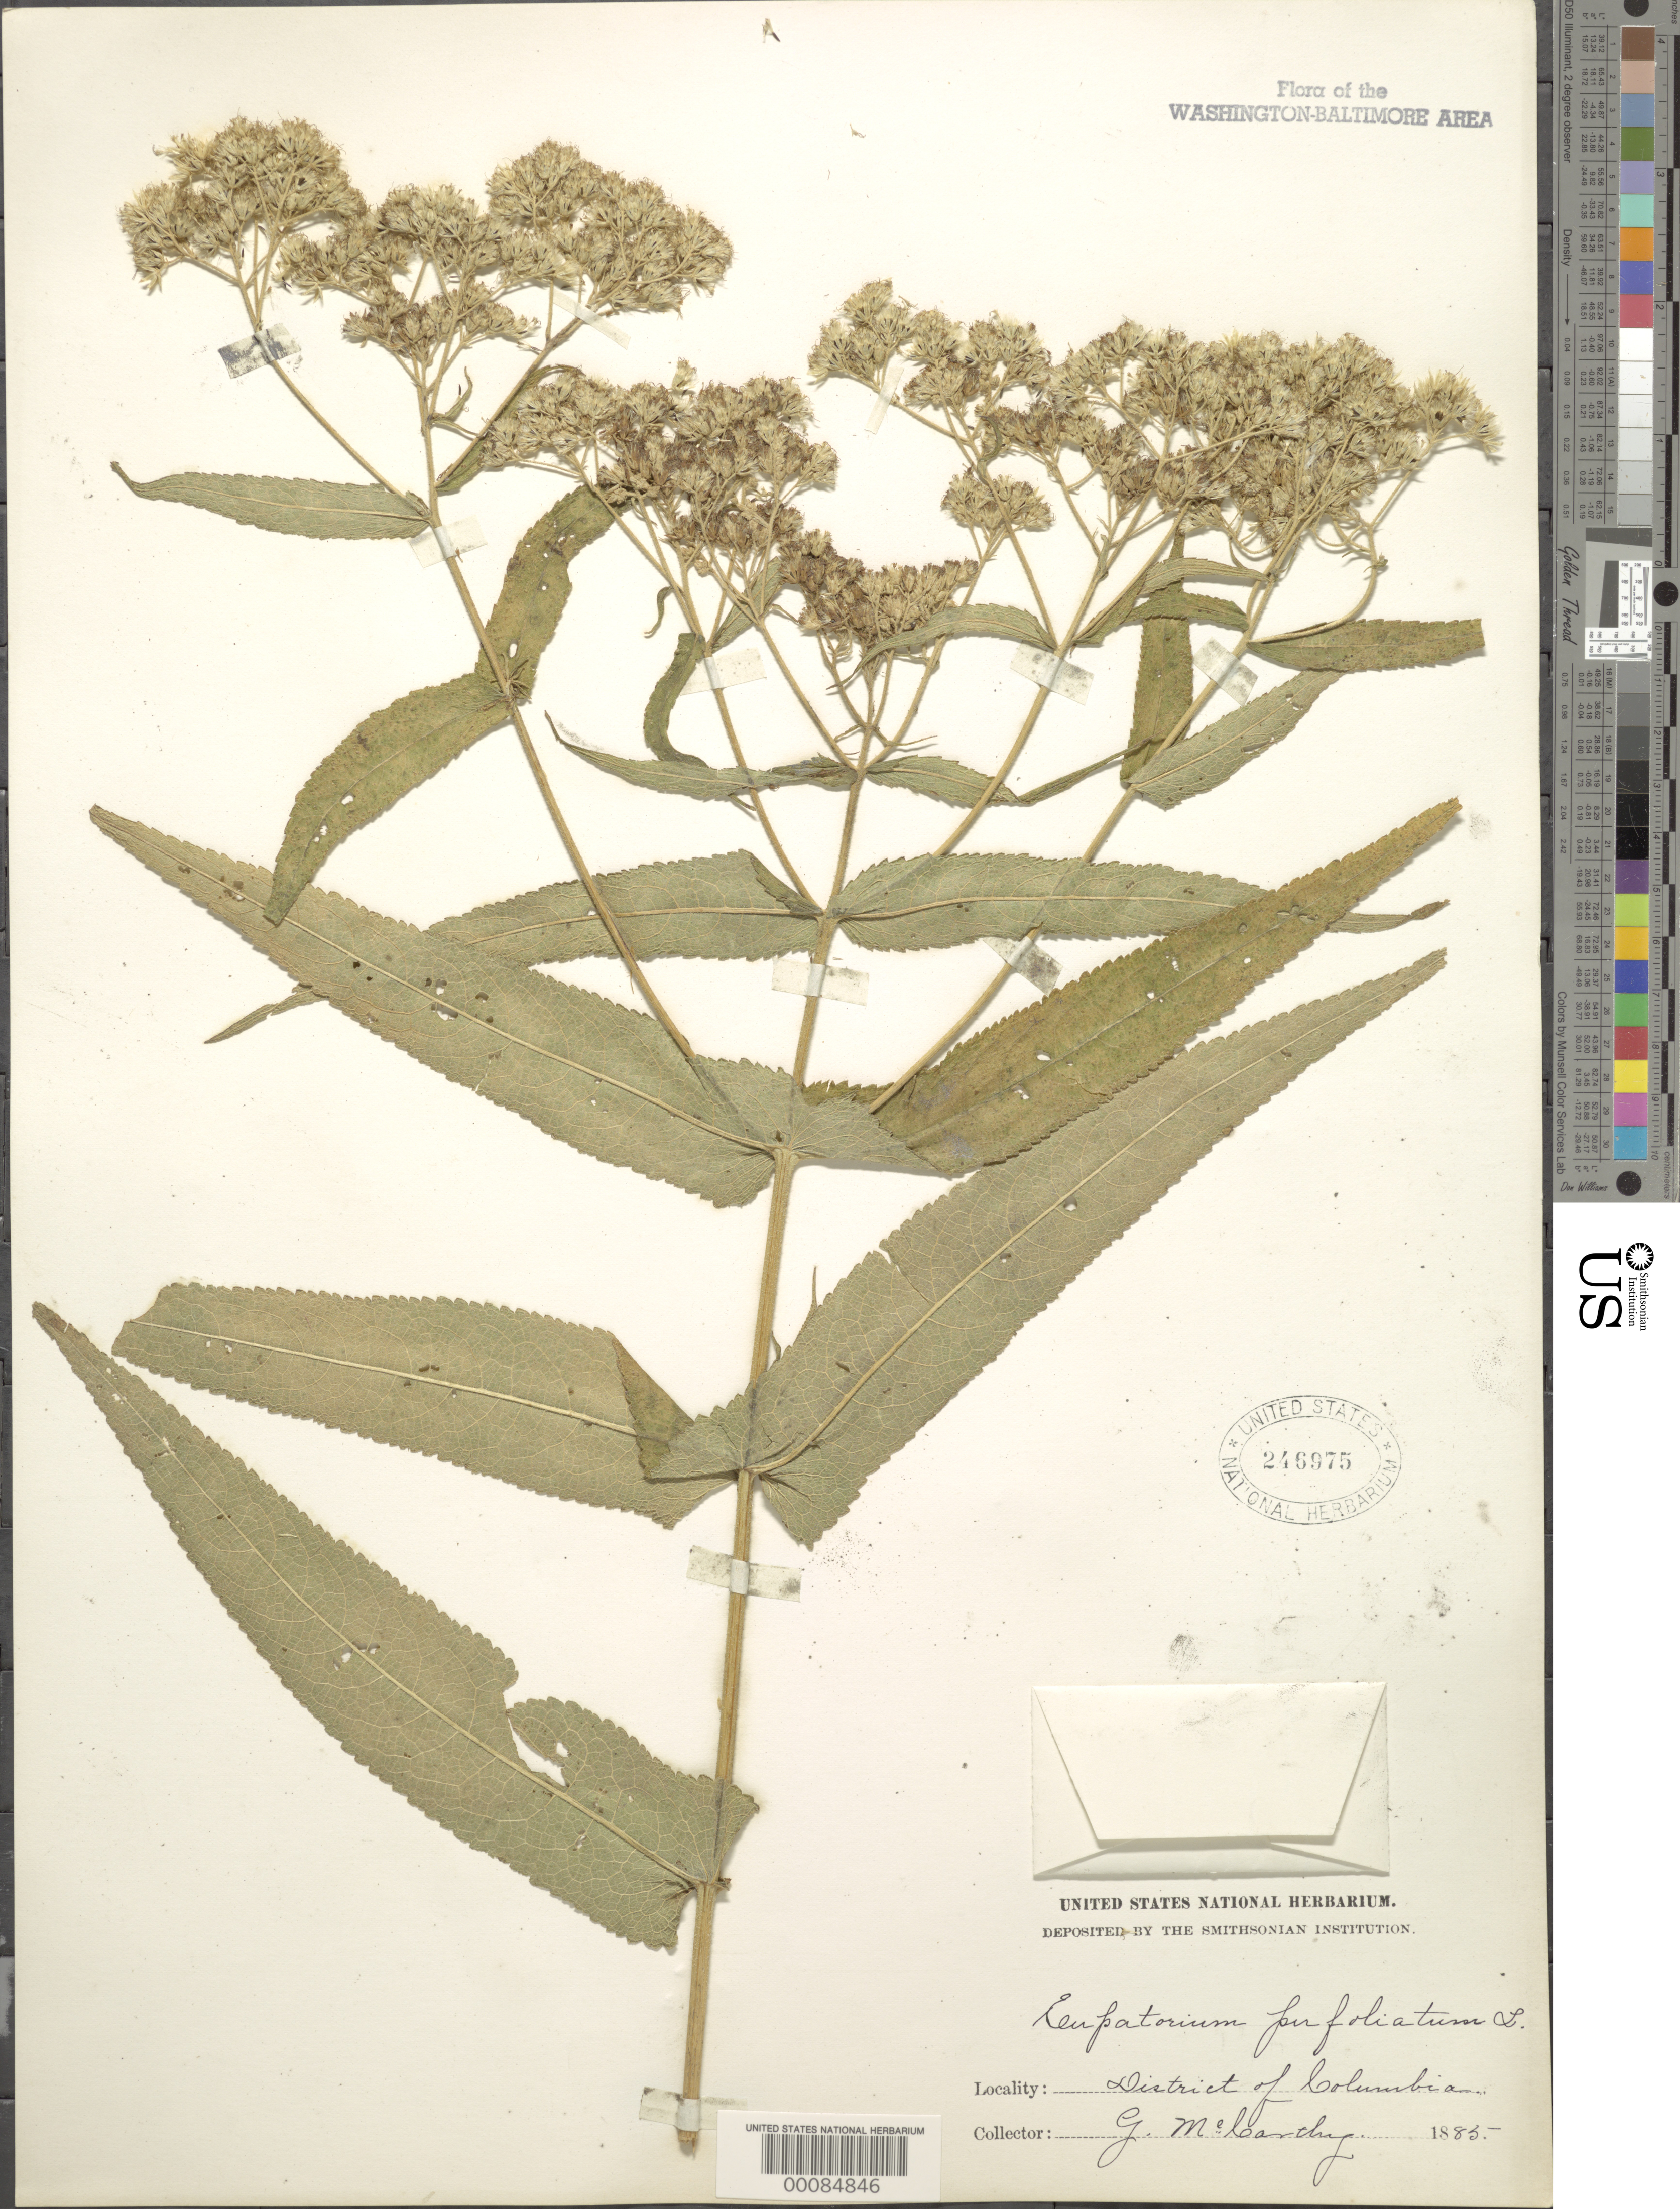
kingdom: Plantae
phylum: Tracheophyta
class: Magnoliopsida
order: Asterales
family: Asteraceae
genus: Eupatorium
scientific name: Eupatorium perfoliatum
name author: L.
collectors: G. McCarthy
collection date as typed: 1885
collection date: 1885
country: United States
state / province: District of Columbia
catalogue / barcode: US 246975